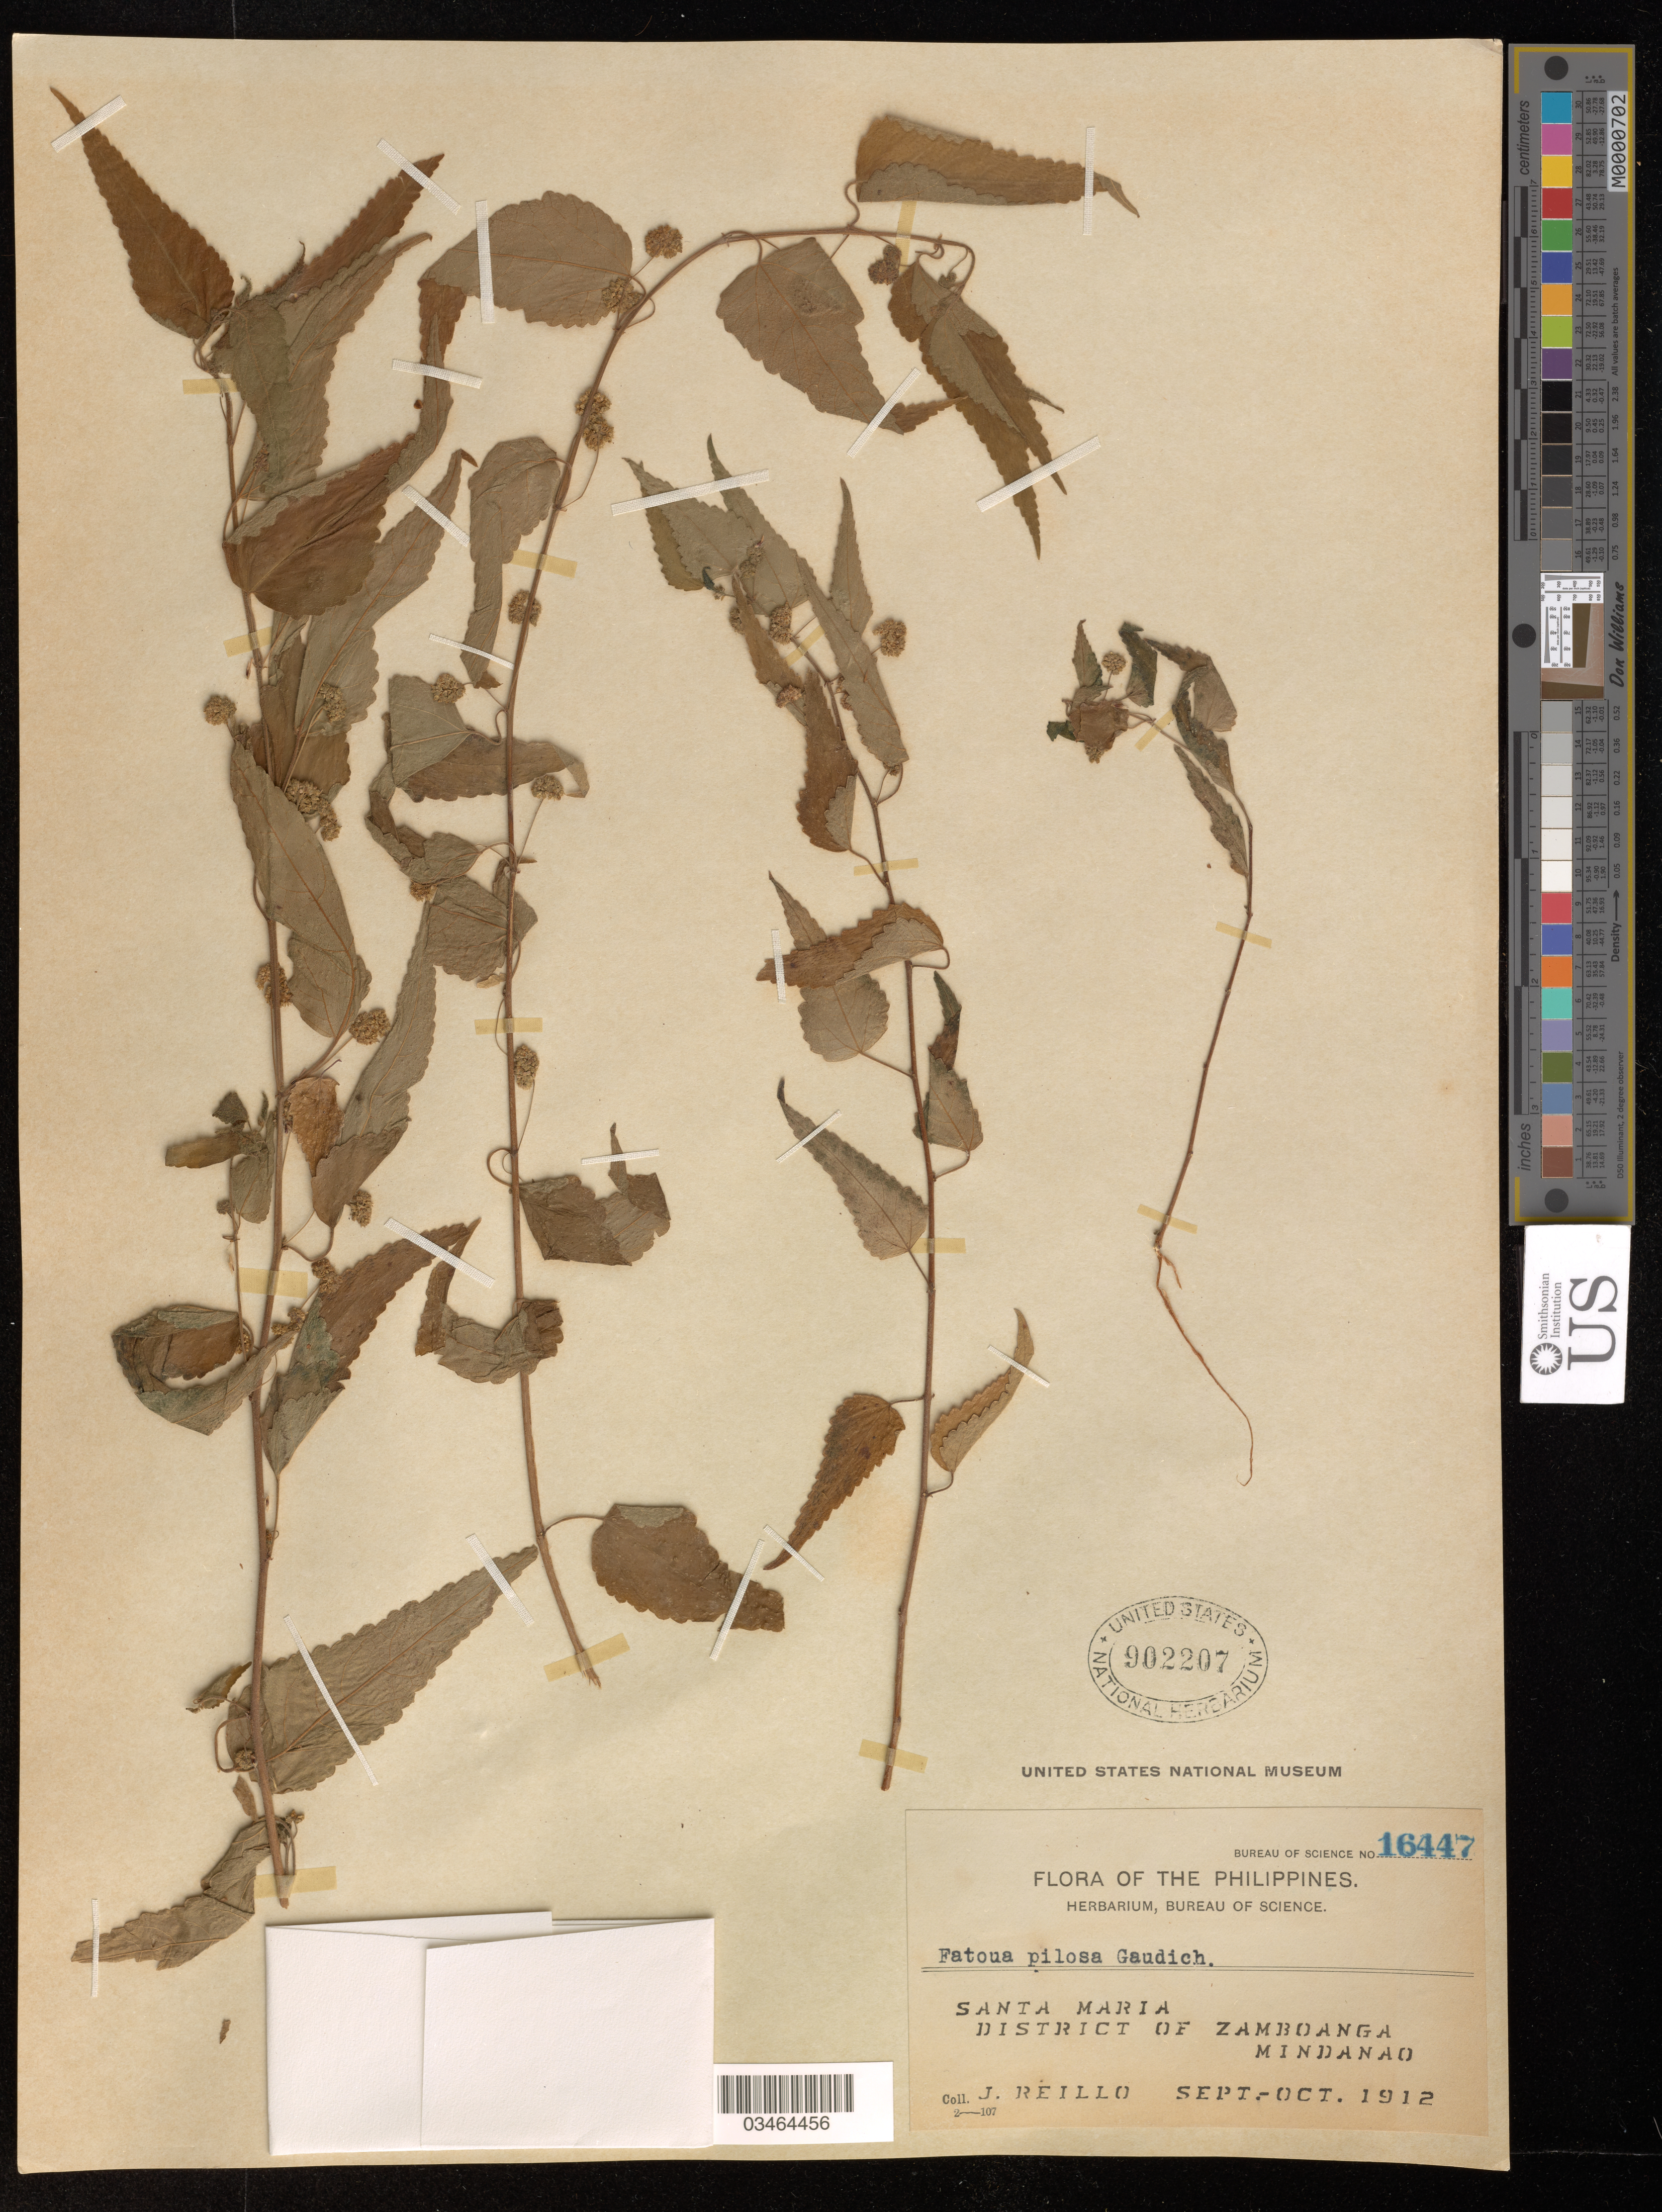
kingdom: Plantae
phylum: Tracheophyta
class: Magnoliopsida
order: Rosales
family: Moraceae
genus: Fatoua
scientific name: Fatoua pilosa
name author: Gaudich.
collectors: J. Reillo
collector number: Bureau of Science 16447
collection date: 1912-09/1912-10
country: Philippines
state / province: Zamboanga Peninsula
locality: Santa Maria. District of Zamboanga. Mindanao.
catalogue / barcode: US 902207